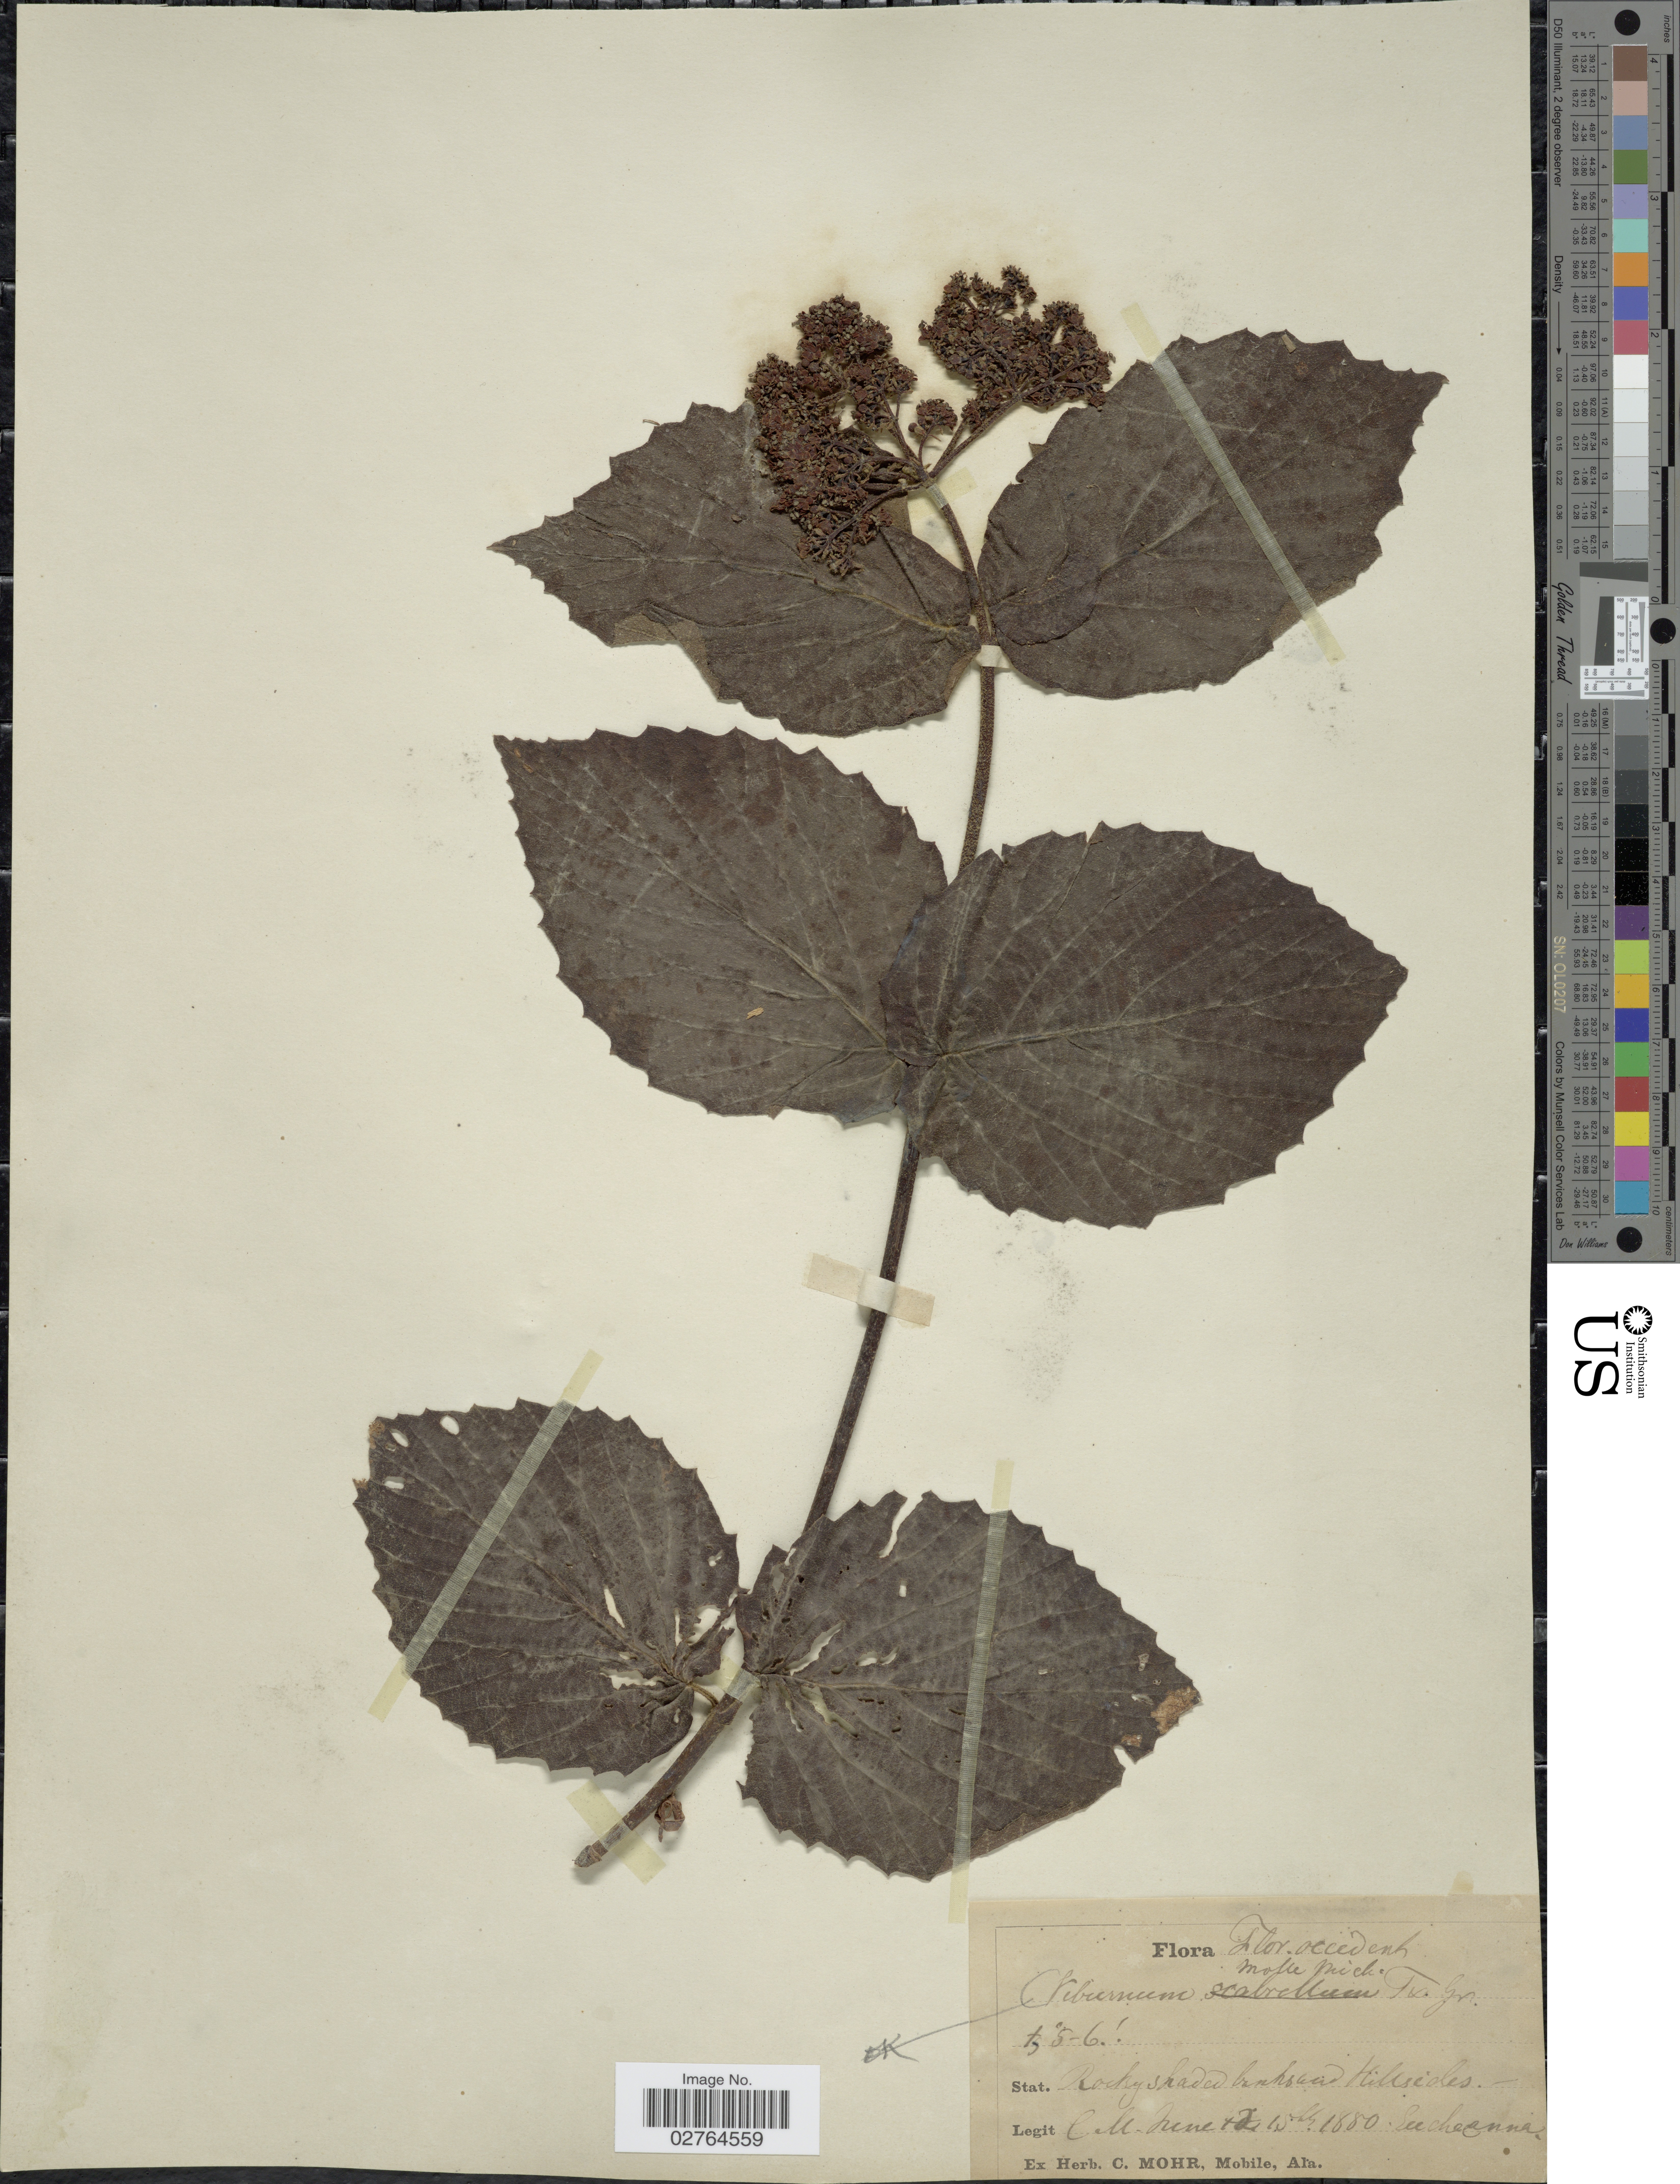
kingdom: Plantae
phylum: Tracheophyta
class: Magnoliopsida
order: Dipsacales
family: Viburnaceae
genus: Viburnum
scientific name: Viburnum scabrellum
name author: (Torr. & A. Gray) Chapm.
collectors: C. T. Mohr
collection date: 1880-06-15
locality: Flor. occident. Rocky shaded banks and Hillsides - Gucheanna [interpreted]